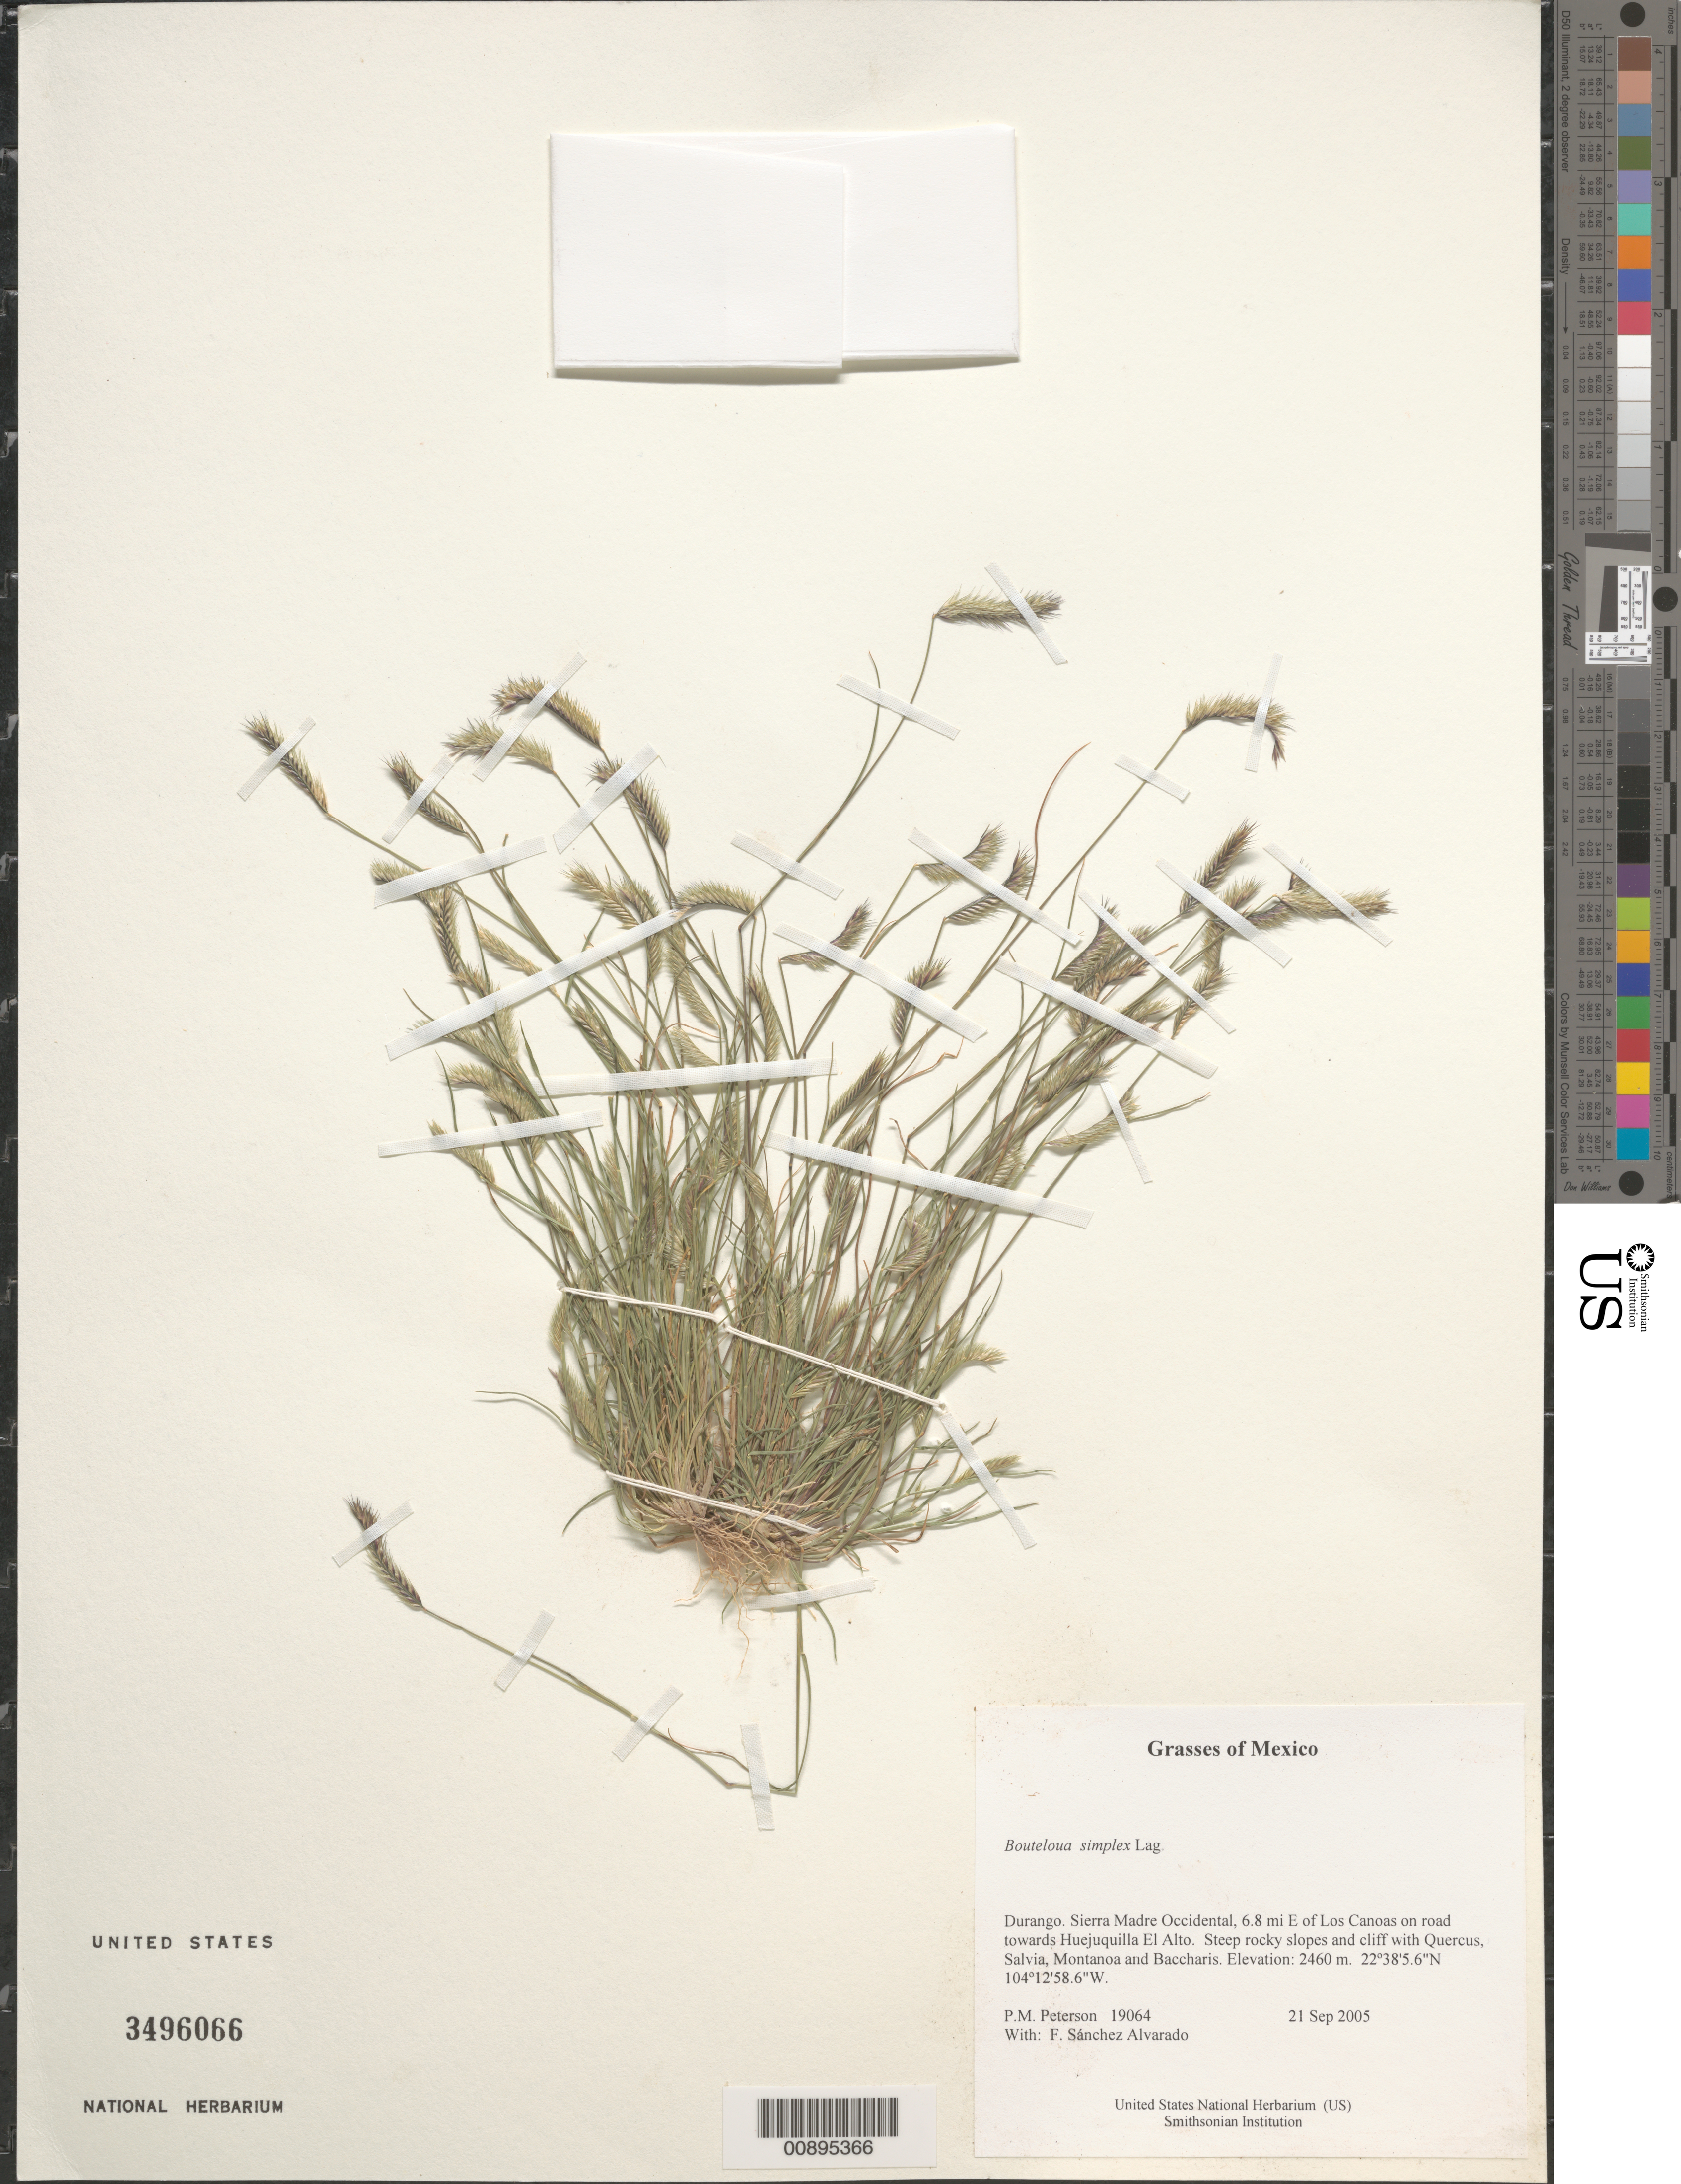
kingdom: Plantae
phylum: Tracheophyta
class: Liliopsida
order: Poales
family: Poaceae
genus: Bouteloua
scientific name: Bouteloua simplex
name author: Lag.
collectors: P. M. Peterson & F. Sánchez Alvarado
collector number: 19064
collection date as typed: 21 Sep 2005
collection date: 2005-09-21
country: Mexico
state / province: Durango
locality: Sierra Madre Occidental, 6.8 mi E of Los Canoas on road towards Huejuquilla El Alto. Steep rocky slopes and cliff with Quercus, Salvia, Montanoa and Baccharis.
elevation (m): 2460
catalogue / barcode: US 3496066